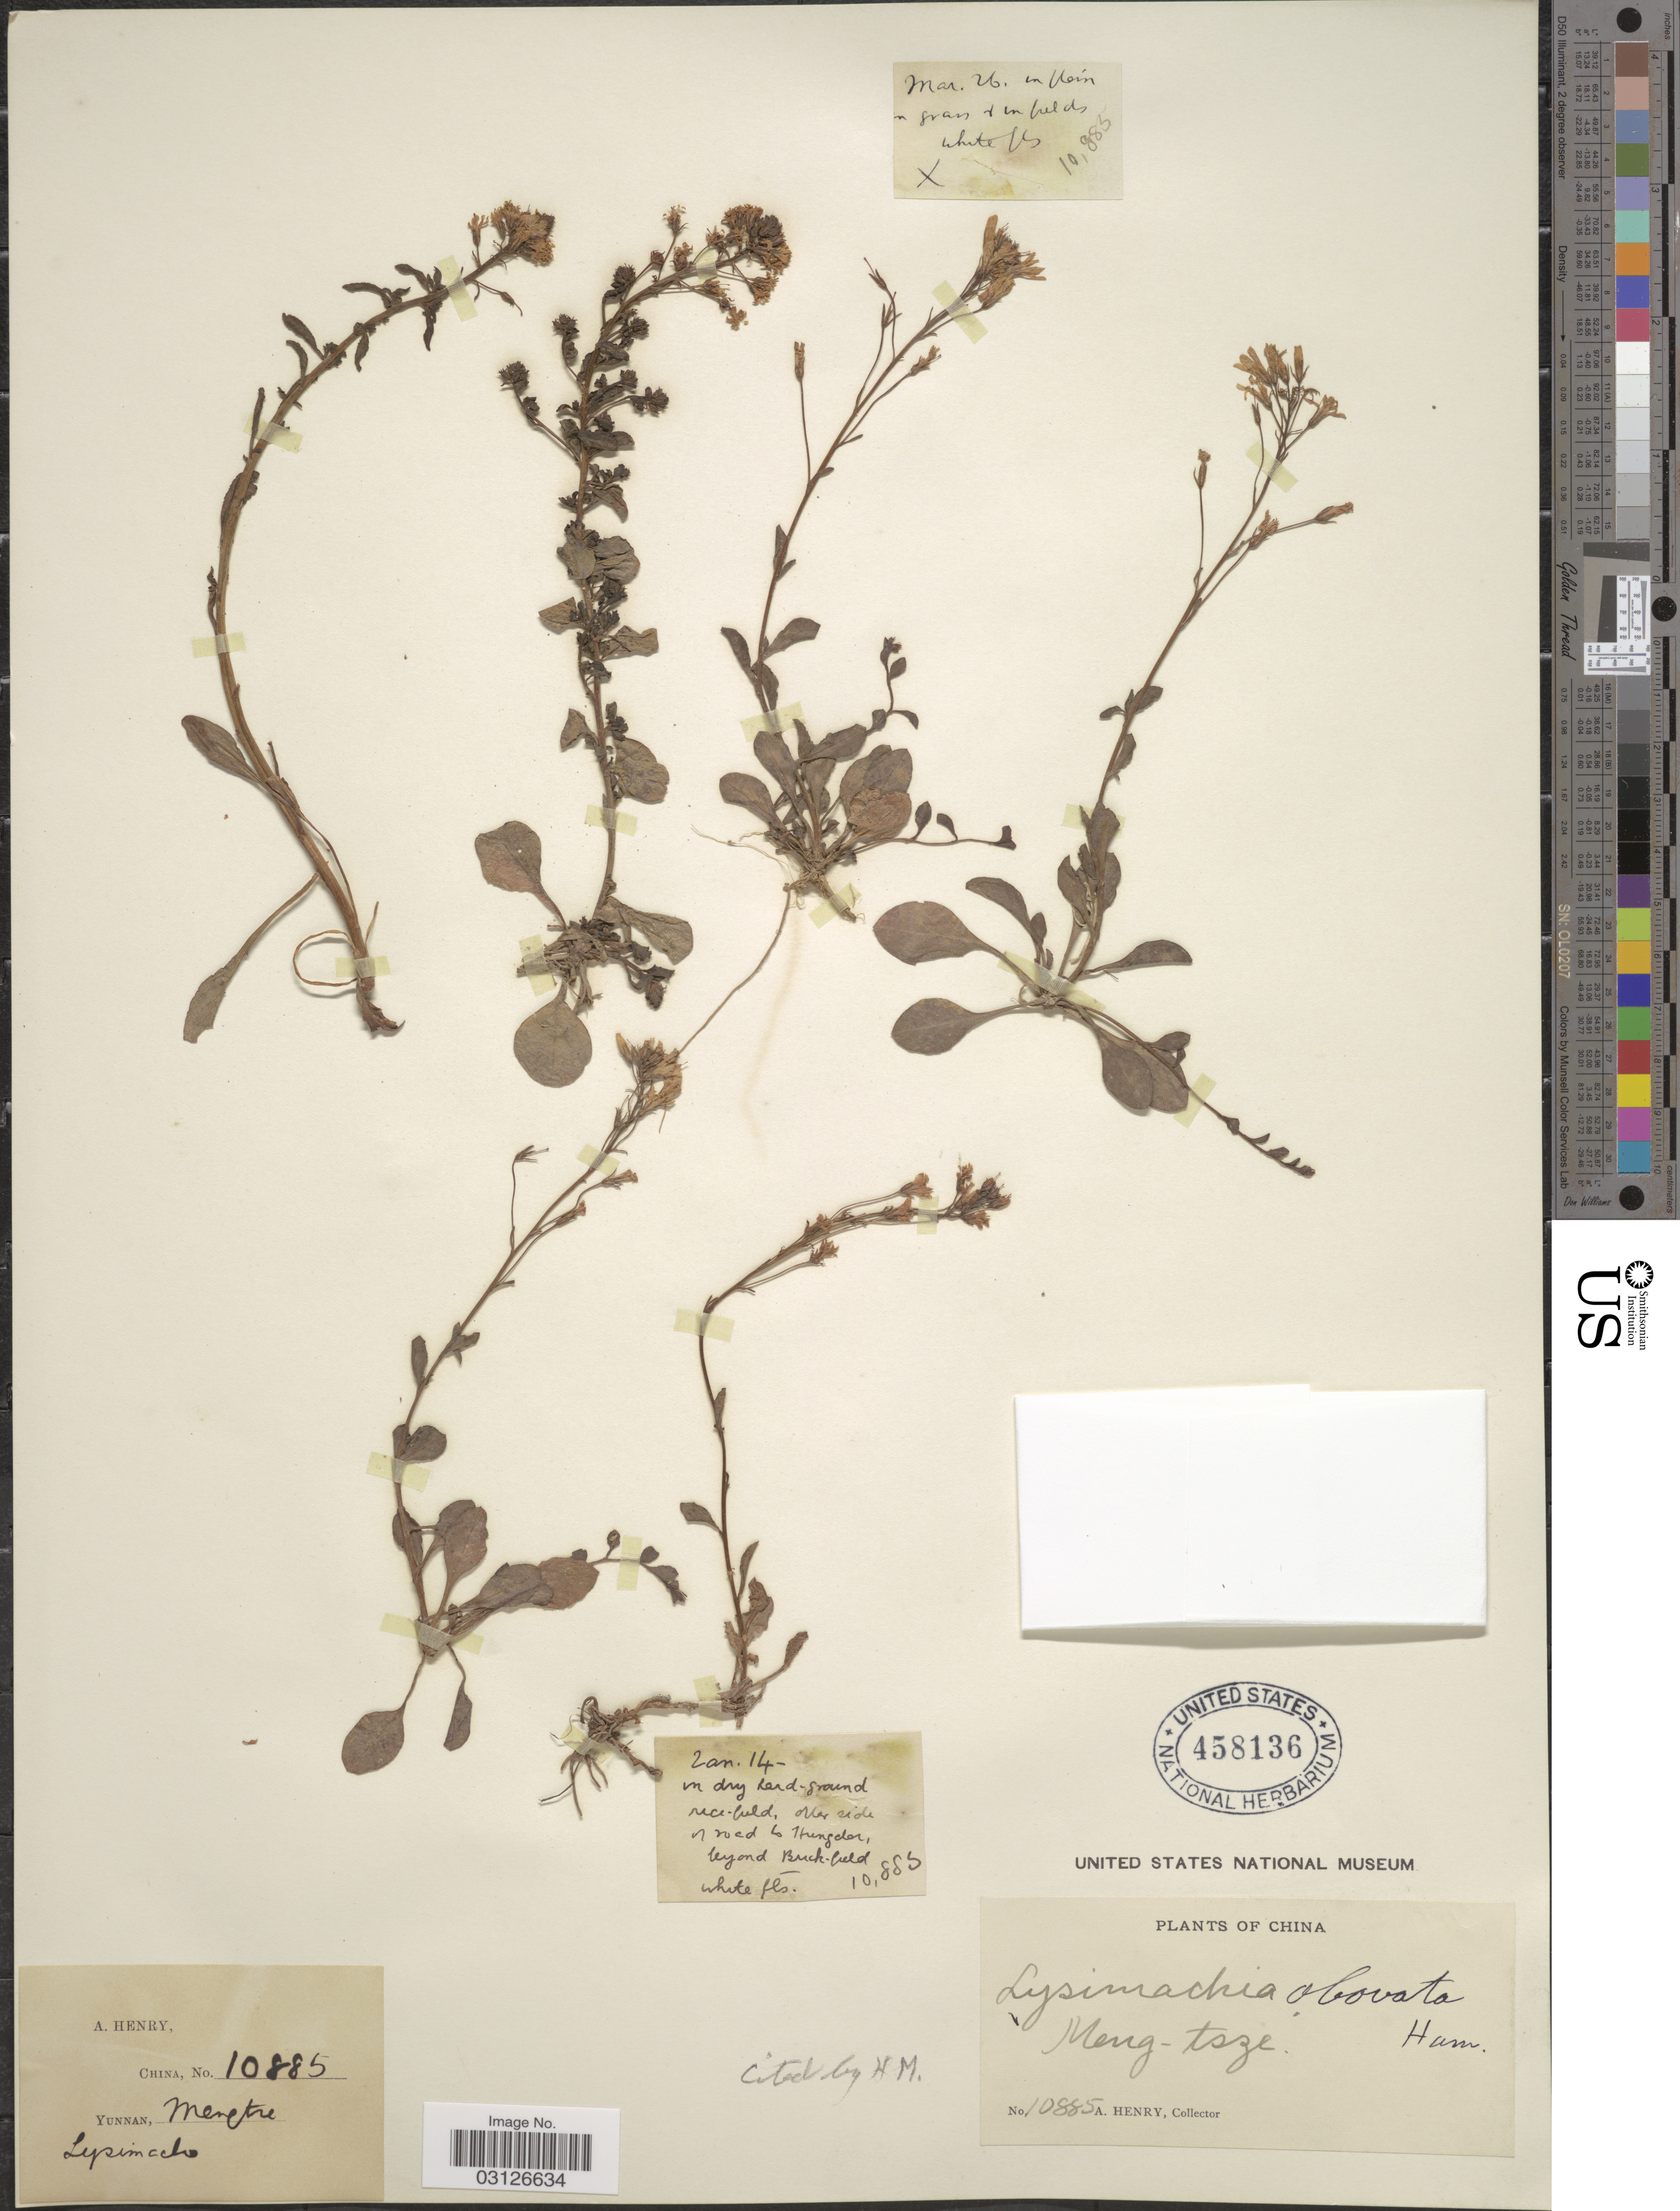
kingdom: Plantae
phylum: Tracheophyta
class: Magnoliopsida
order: Ericales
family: Primulaceae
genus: Lysimachia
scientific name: Lysimachia obovata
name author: Buch.-Ham. ex Wall.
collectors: A. Henry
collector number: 10885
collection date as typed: Transcribed d/m/y: /1/14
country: China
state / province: Yunnan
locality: Meng-tsze.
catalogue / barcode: US 458136